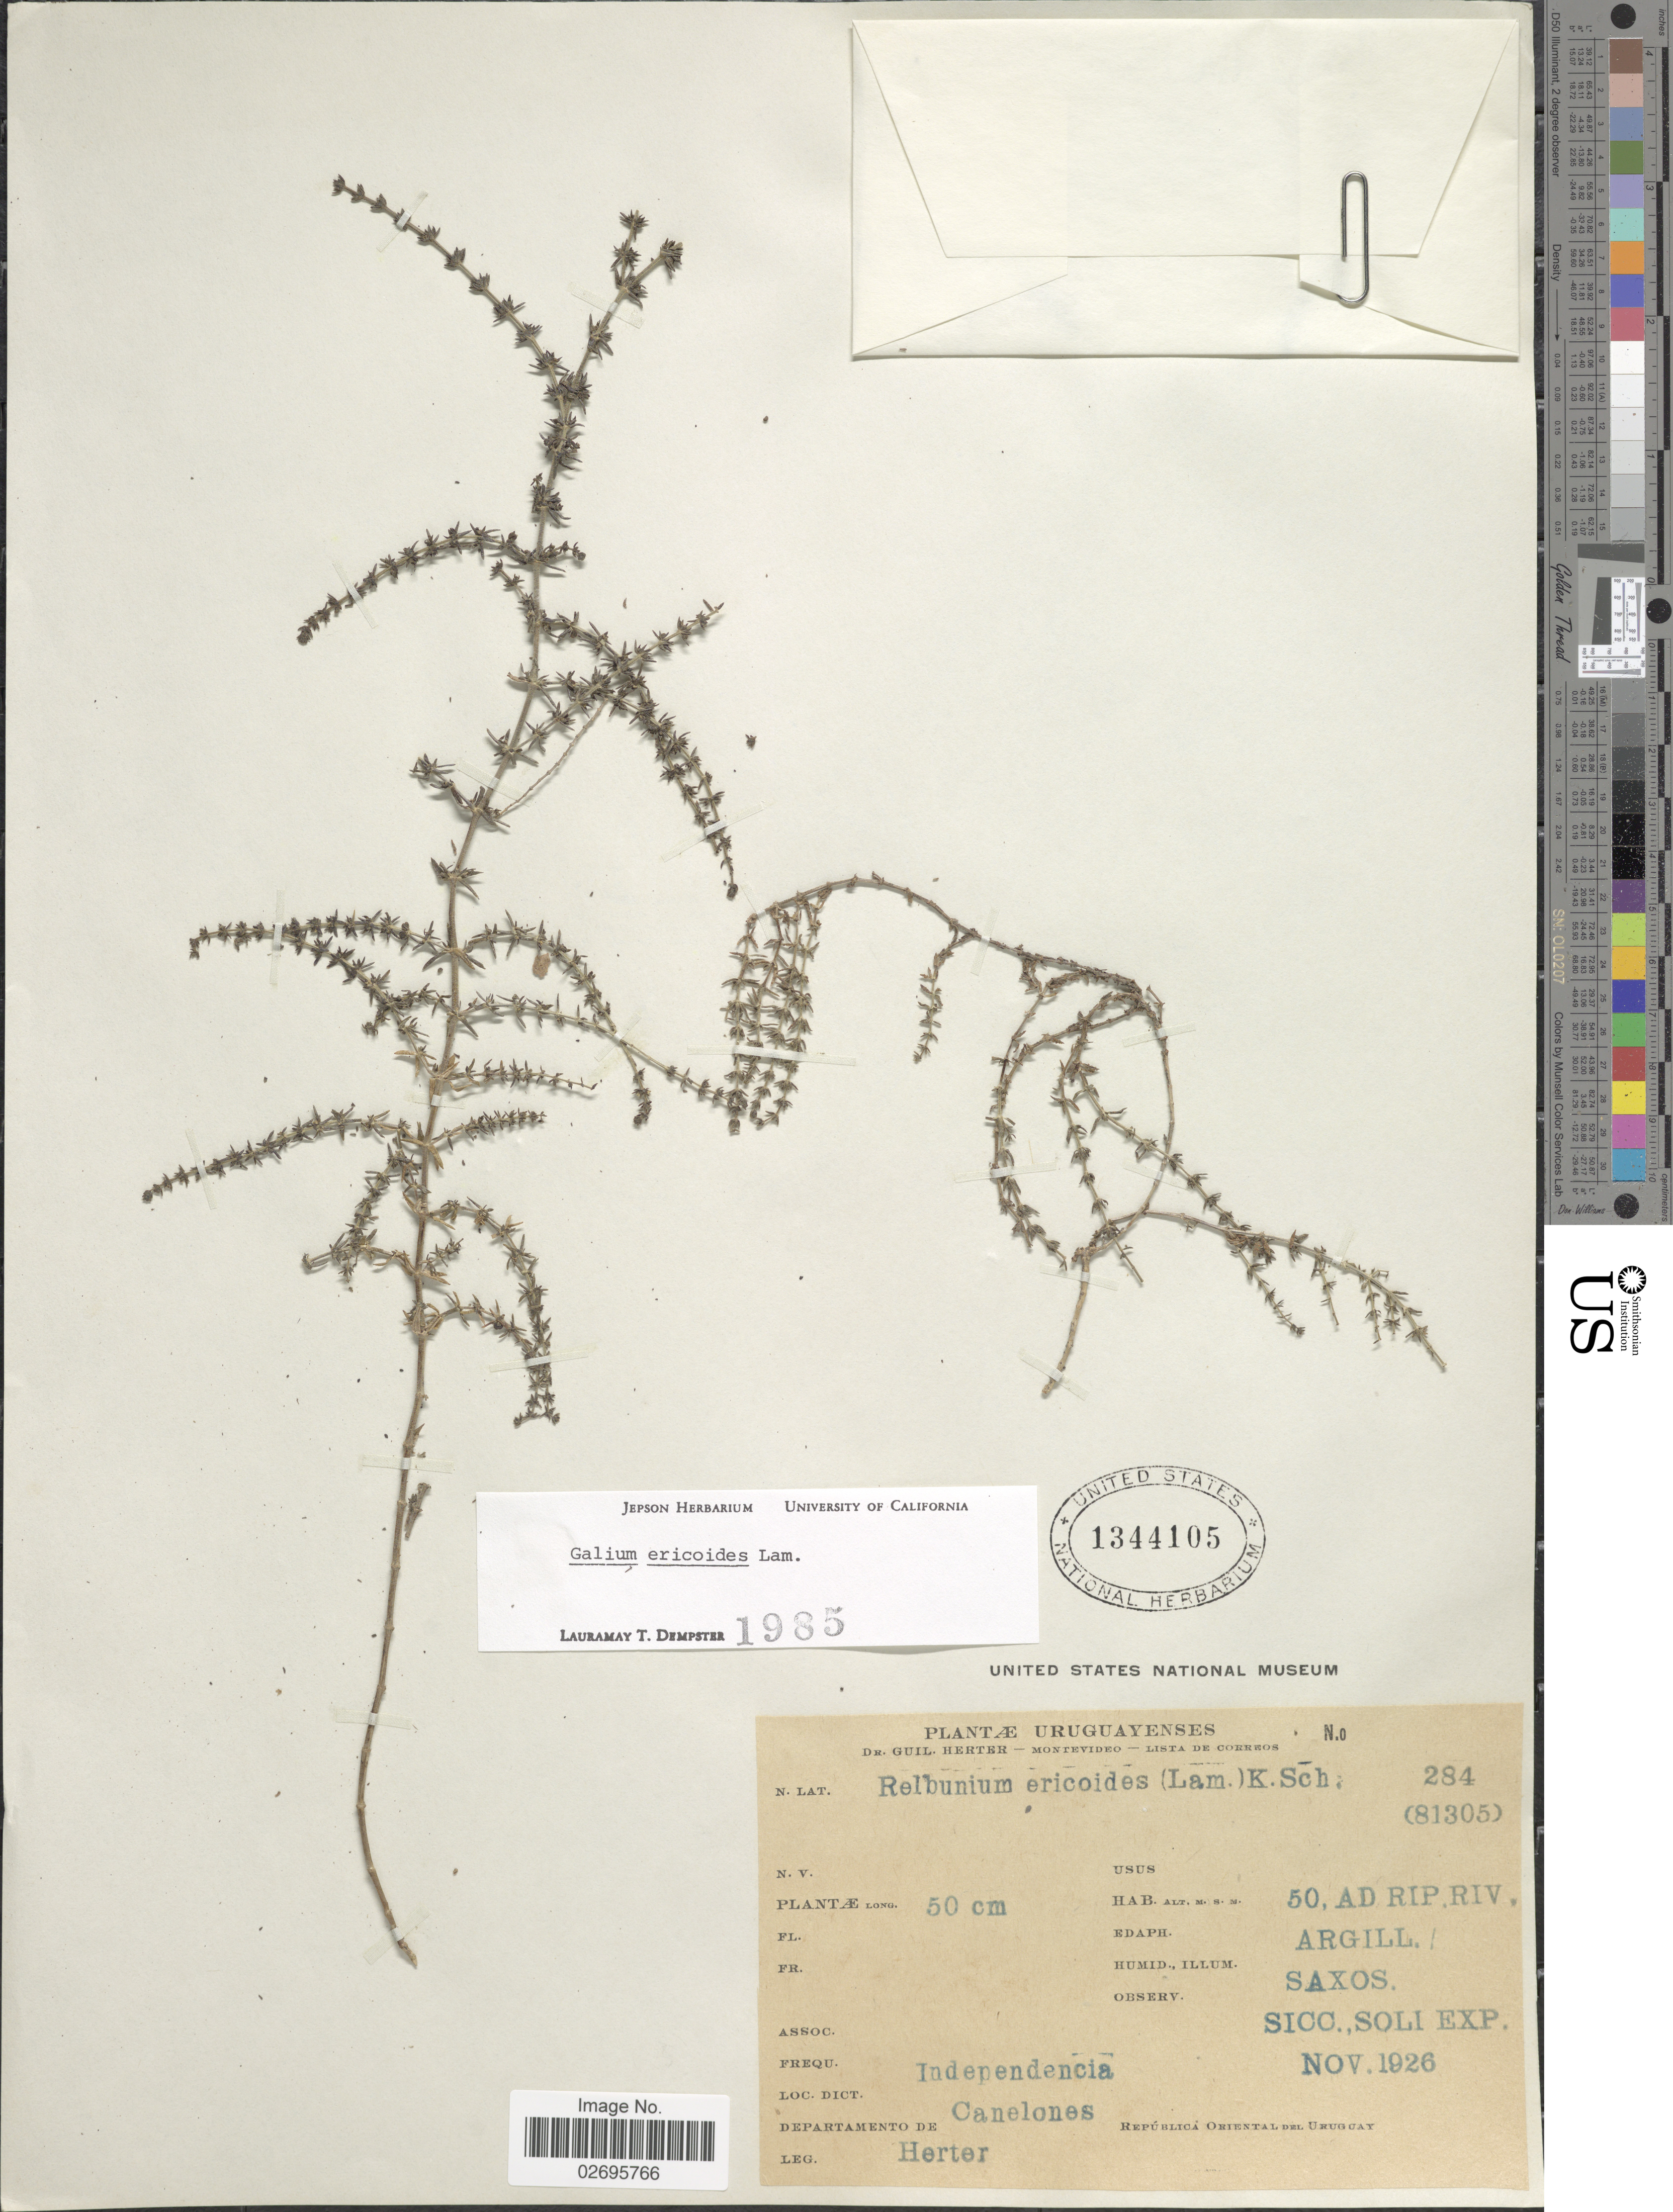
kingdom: Plantae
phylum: Tracheophyta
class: Magnoliopsida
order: Gentianales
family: Rubiaceae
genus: Galium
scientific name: Galium ericoides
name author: Lam.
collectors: G. Herter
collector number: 284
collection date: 1926-11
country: Uruguay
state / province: Canelones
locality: Independencia, Departamento de Canelones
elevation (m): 50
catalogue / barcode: US 1344105